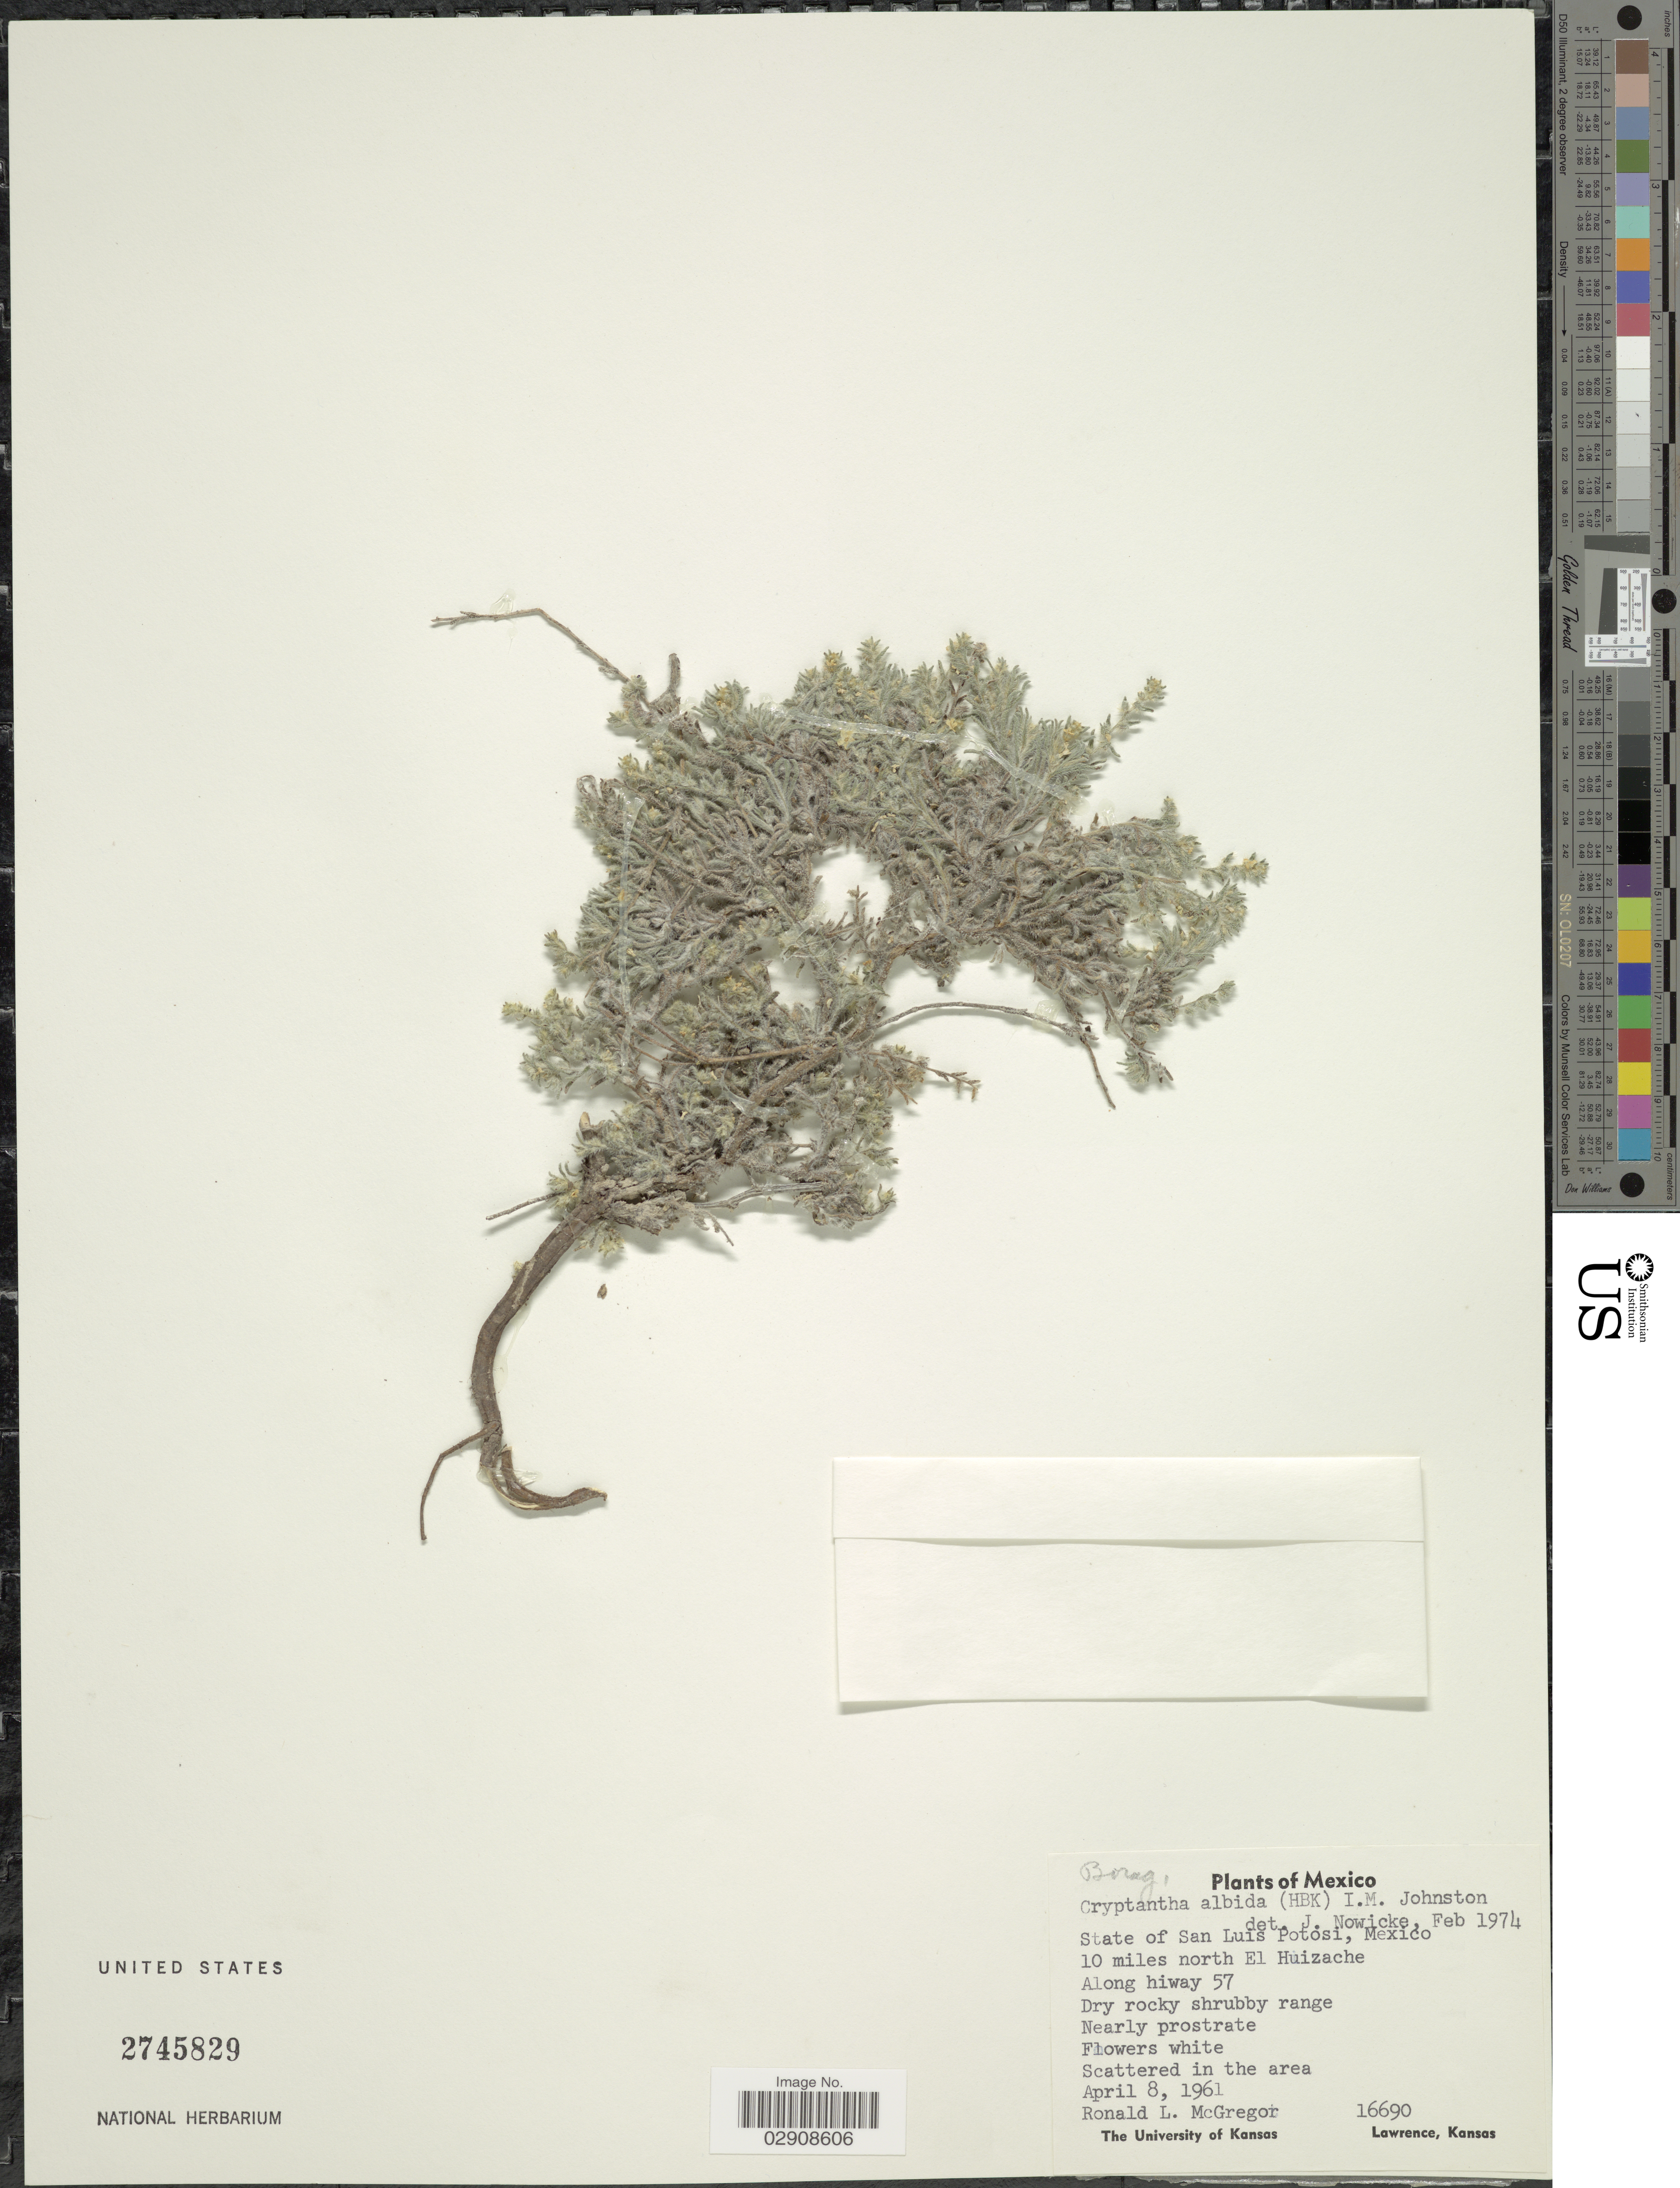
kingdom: Plantae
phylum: Tracheophyta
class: Magnoliopsida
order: Boraginales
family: Boraginaceae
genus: Cryptantha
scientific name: Cryptantha albida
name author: (Kunth) I.M. Johnst.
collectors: R. McGregor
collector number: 16690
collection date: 1961-04-08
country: Mexico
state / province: San Luis Potosí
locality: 10 miles north El Huizache. Along hiway 57.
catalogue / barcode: US 2745829